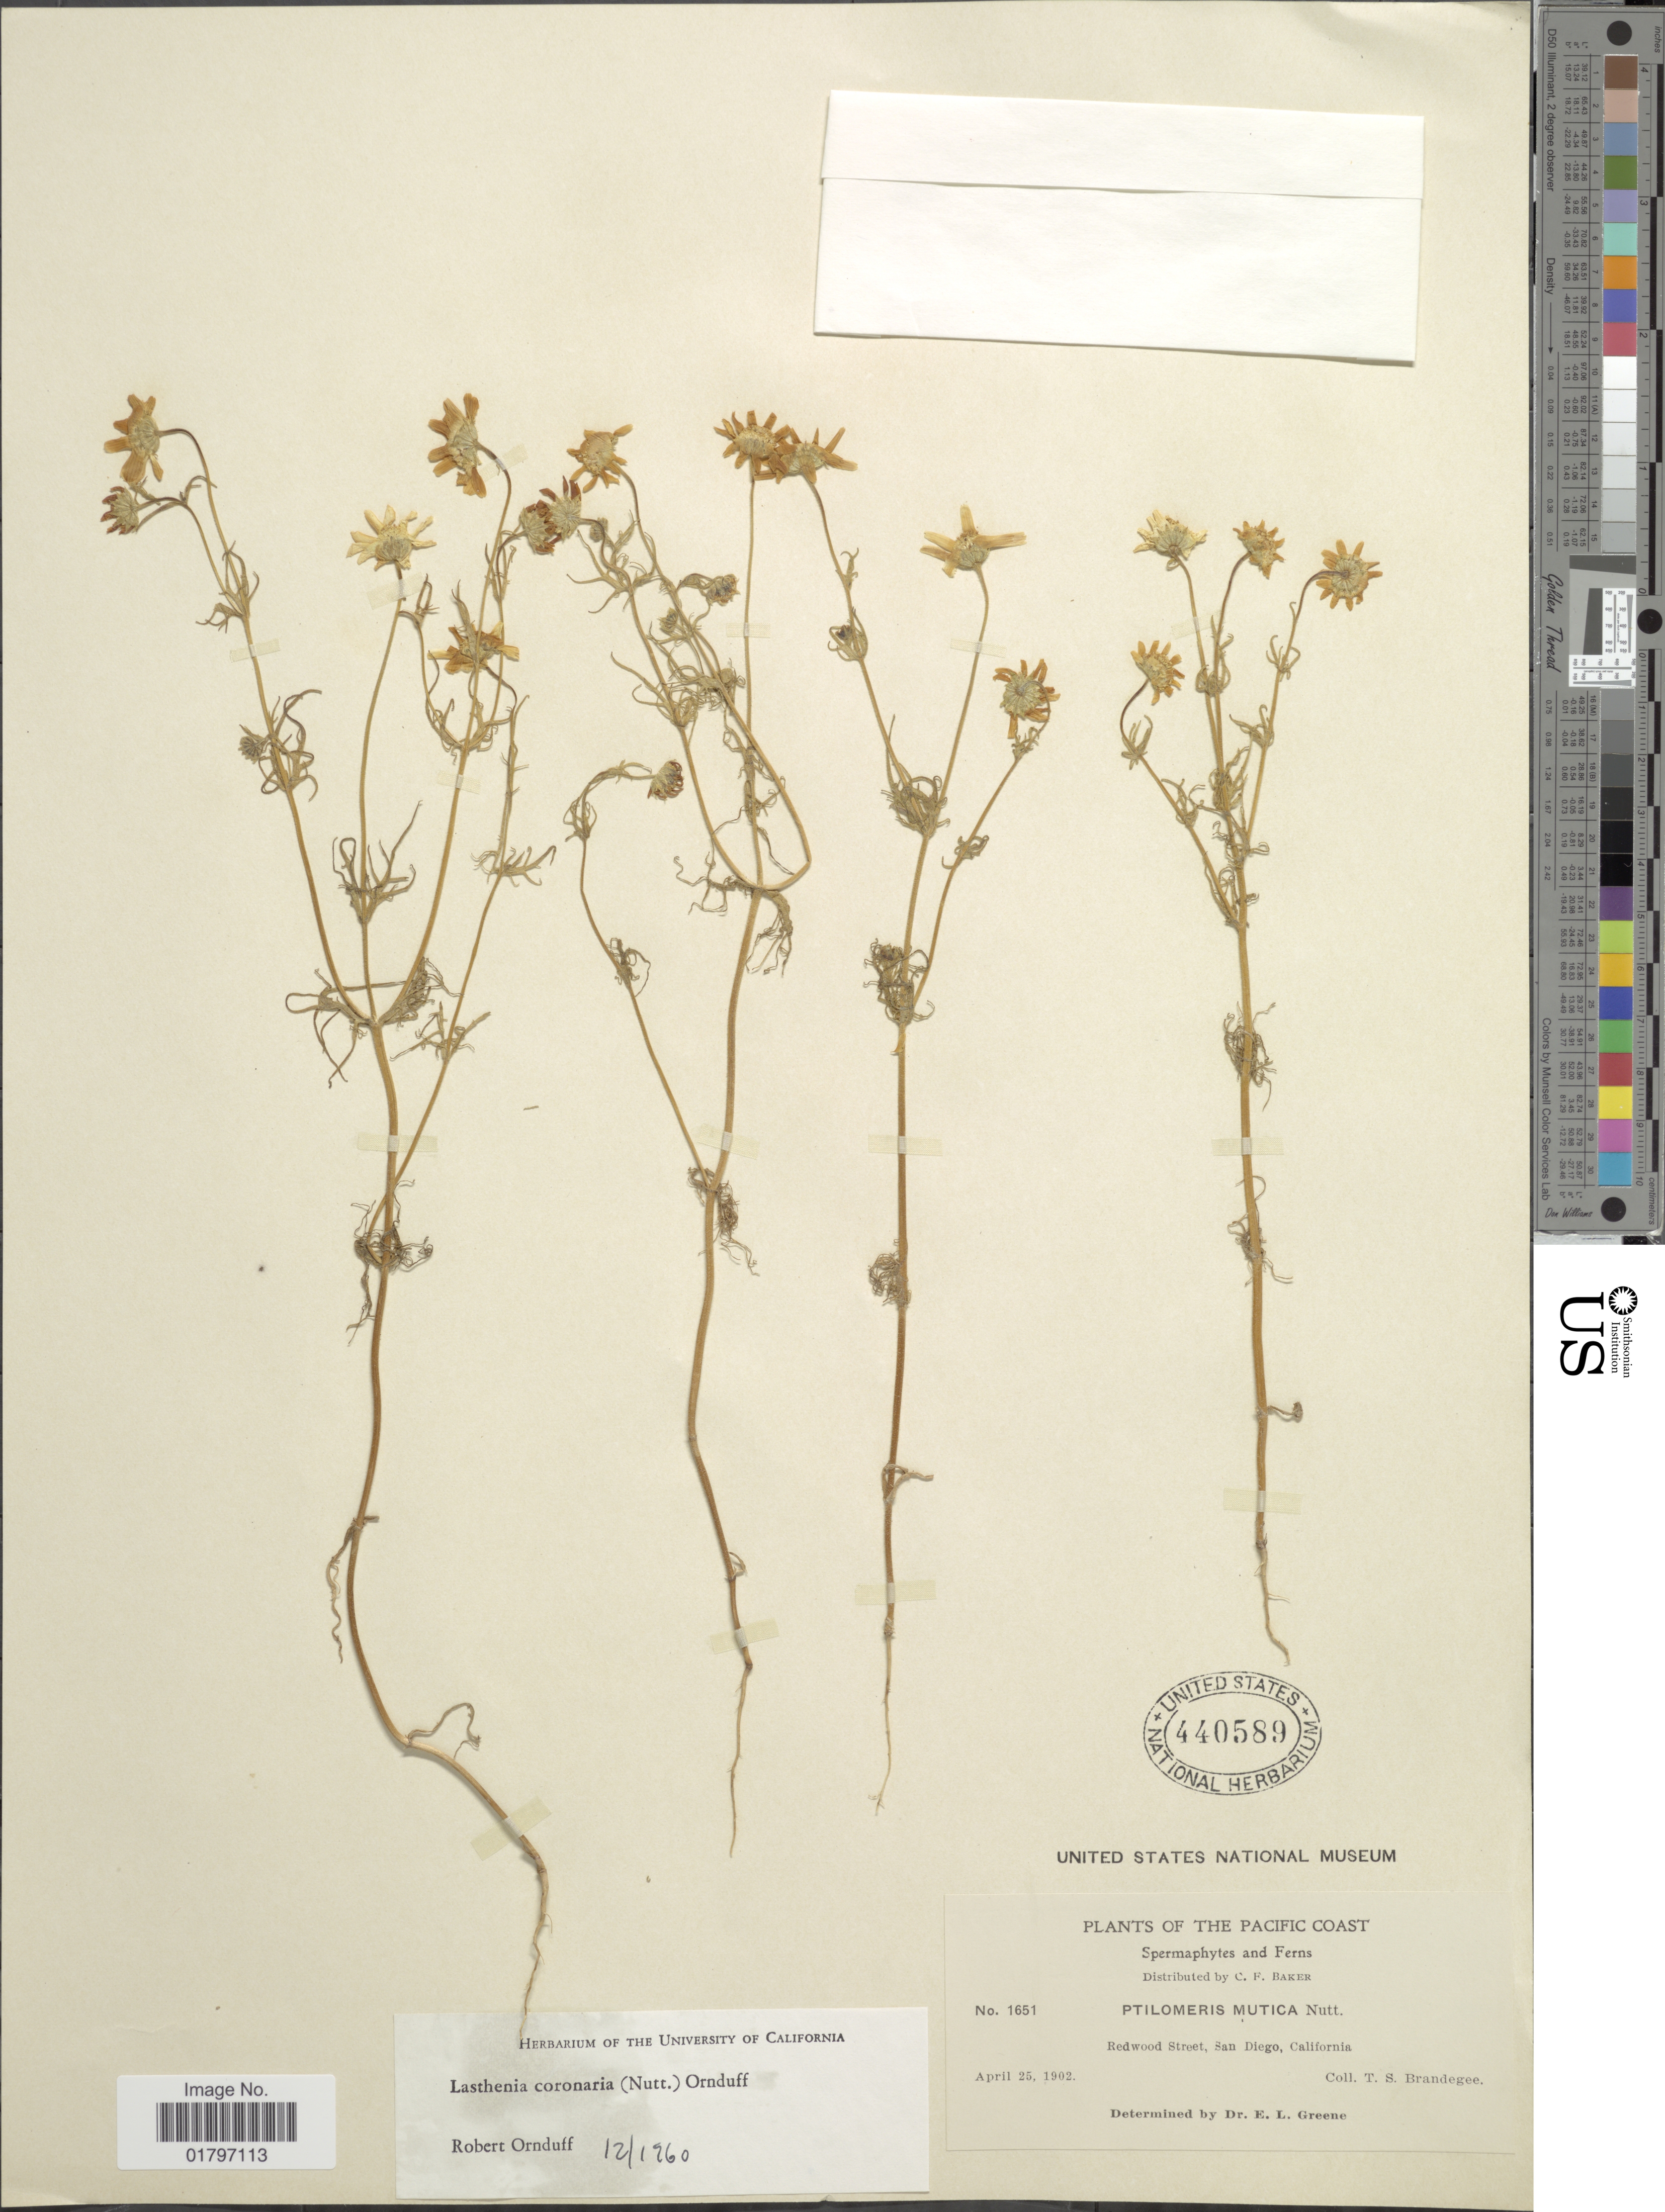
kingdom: Plantae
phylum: Tracheophyta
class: Magnoliopsida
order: Asterales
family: Asteraceae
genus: Lasthenia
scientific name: Lasthenia coronaria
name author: (Nutt.) Ornduff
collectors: T. S. Brandegee (herbarium)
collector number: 1651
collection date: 1902-04-25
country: United States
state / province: California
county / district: San Diego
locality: Pacific Coast. Redwood Street, San Diego, California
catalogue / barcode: US 440589